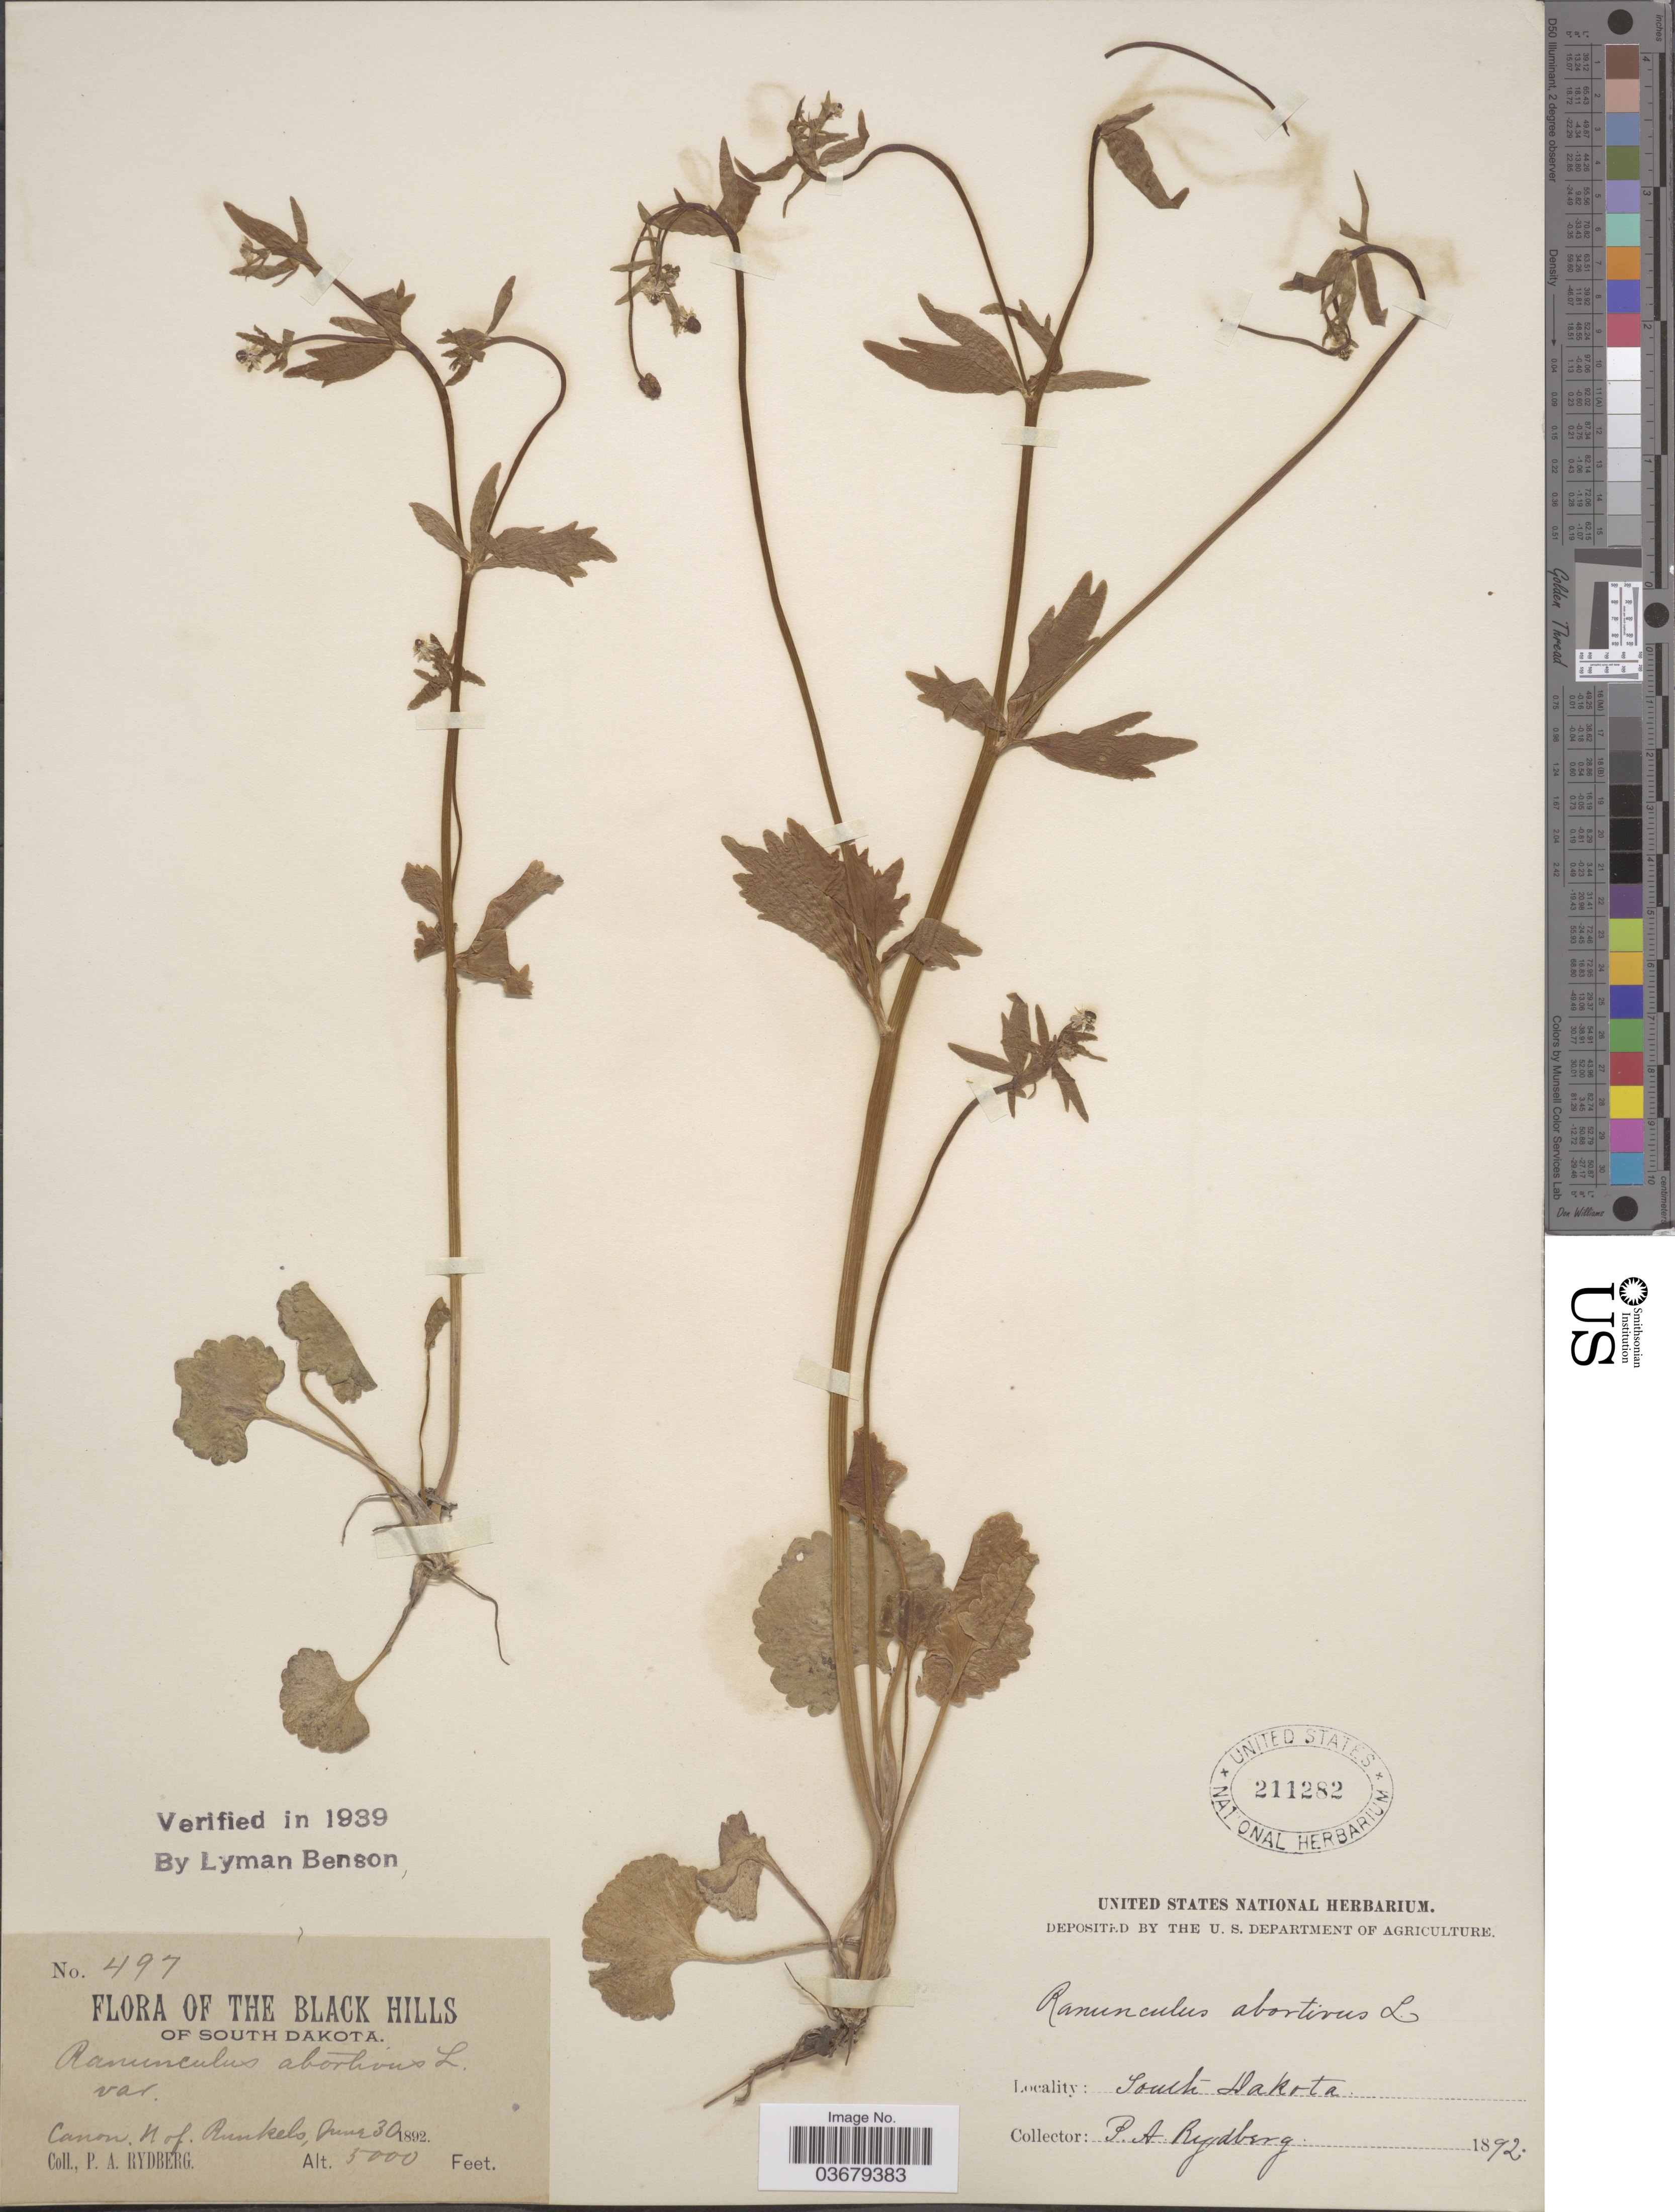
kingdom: Plantae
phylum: Tracheophyta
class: Magnoliopsida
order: Ranunculales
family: Ranunculaceae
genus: Ranunculus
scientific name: Ranunculus abortivus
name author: L.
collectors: P. A. Rydberg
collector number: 497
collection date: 1892-06-30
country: United States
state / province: South Dakota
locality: The Black Hills of South Dakota. N. of Runkels.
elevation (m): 1524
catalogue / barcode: US 211282